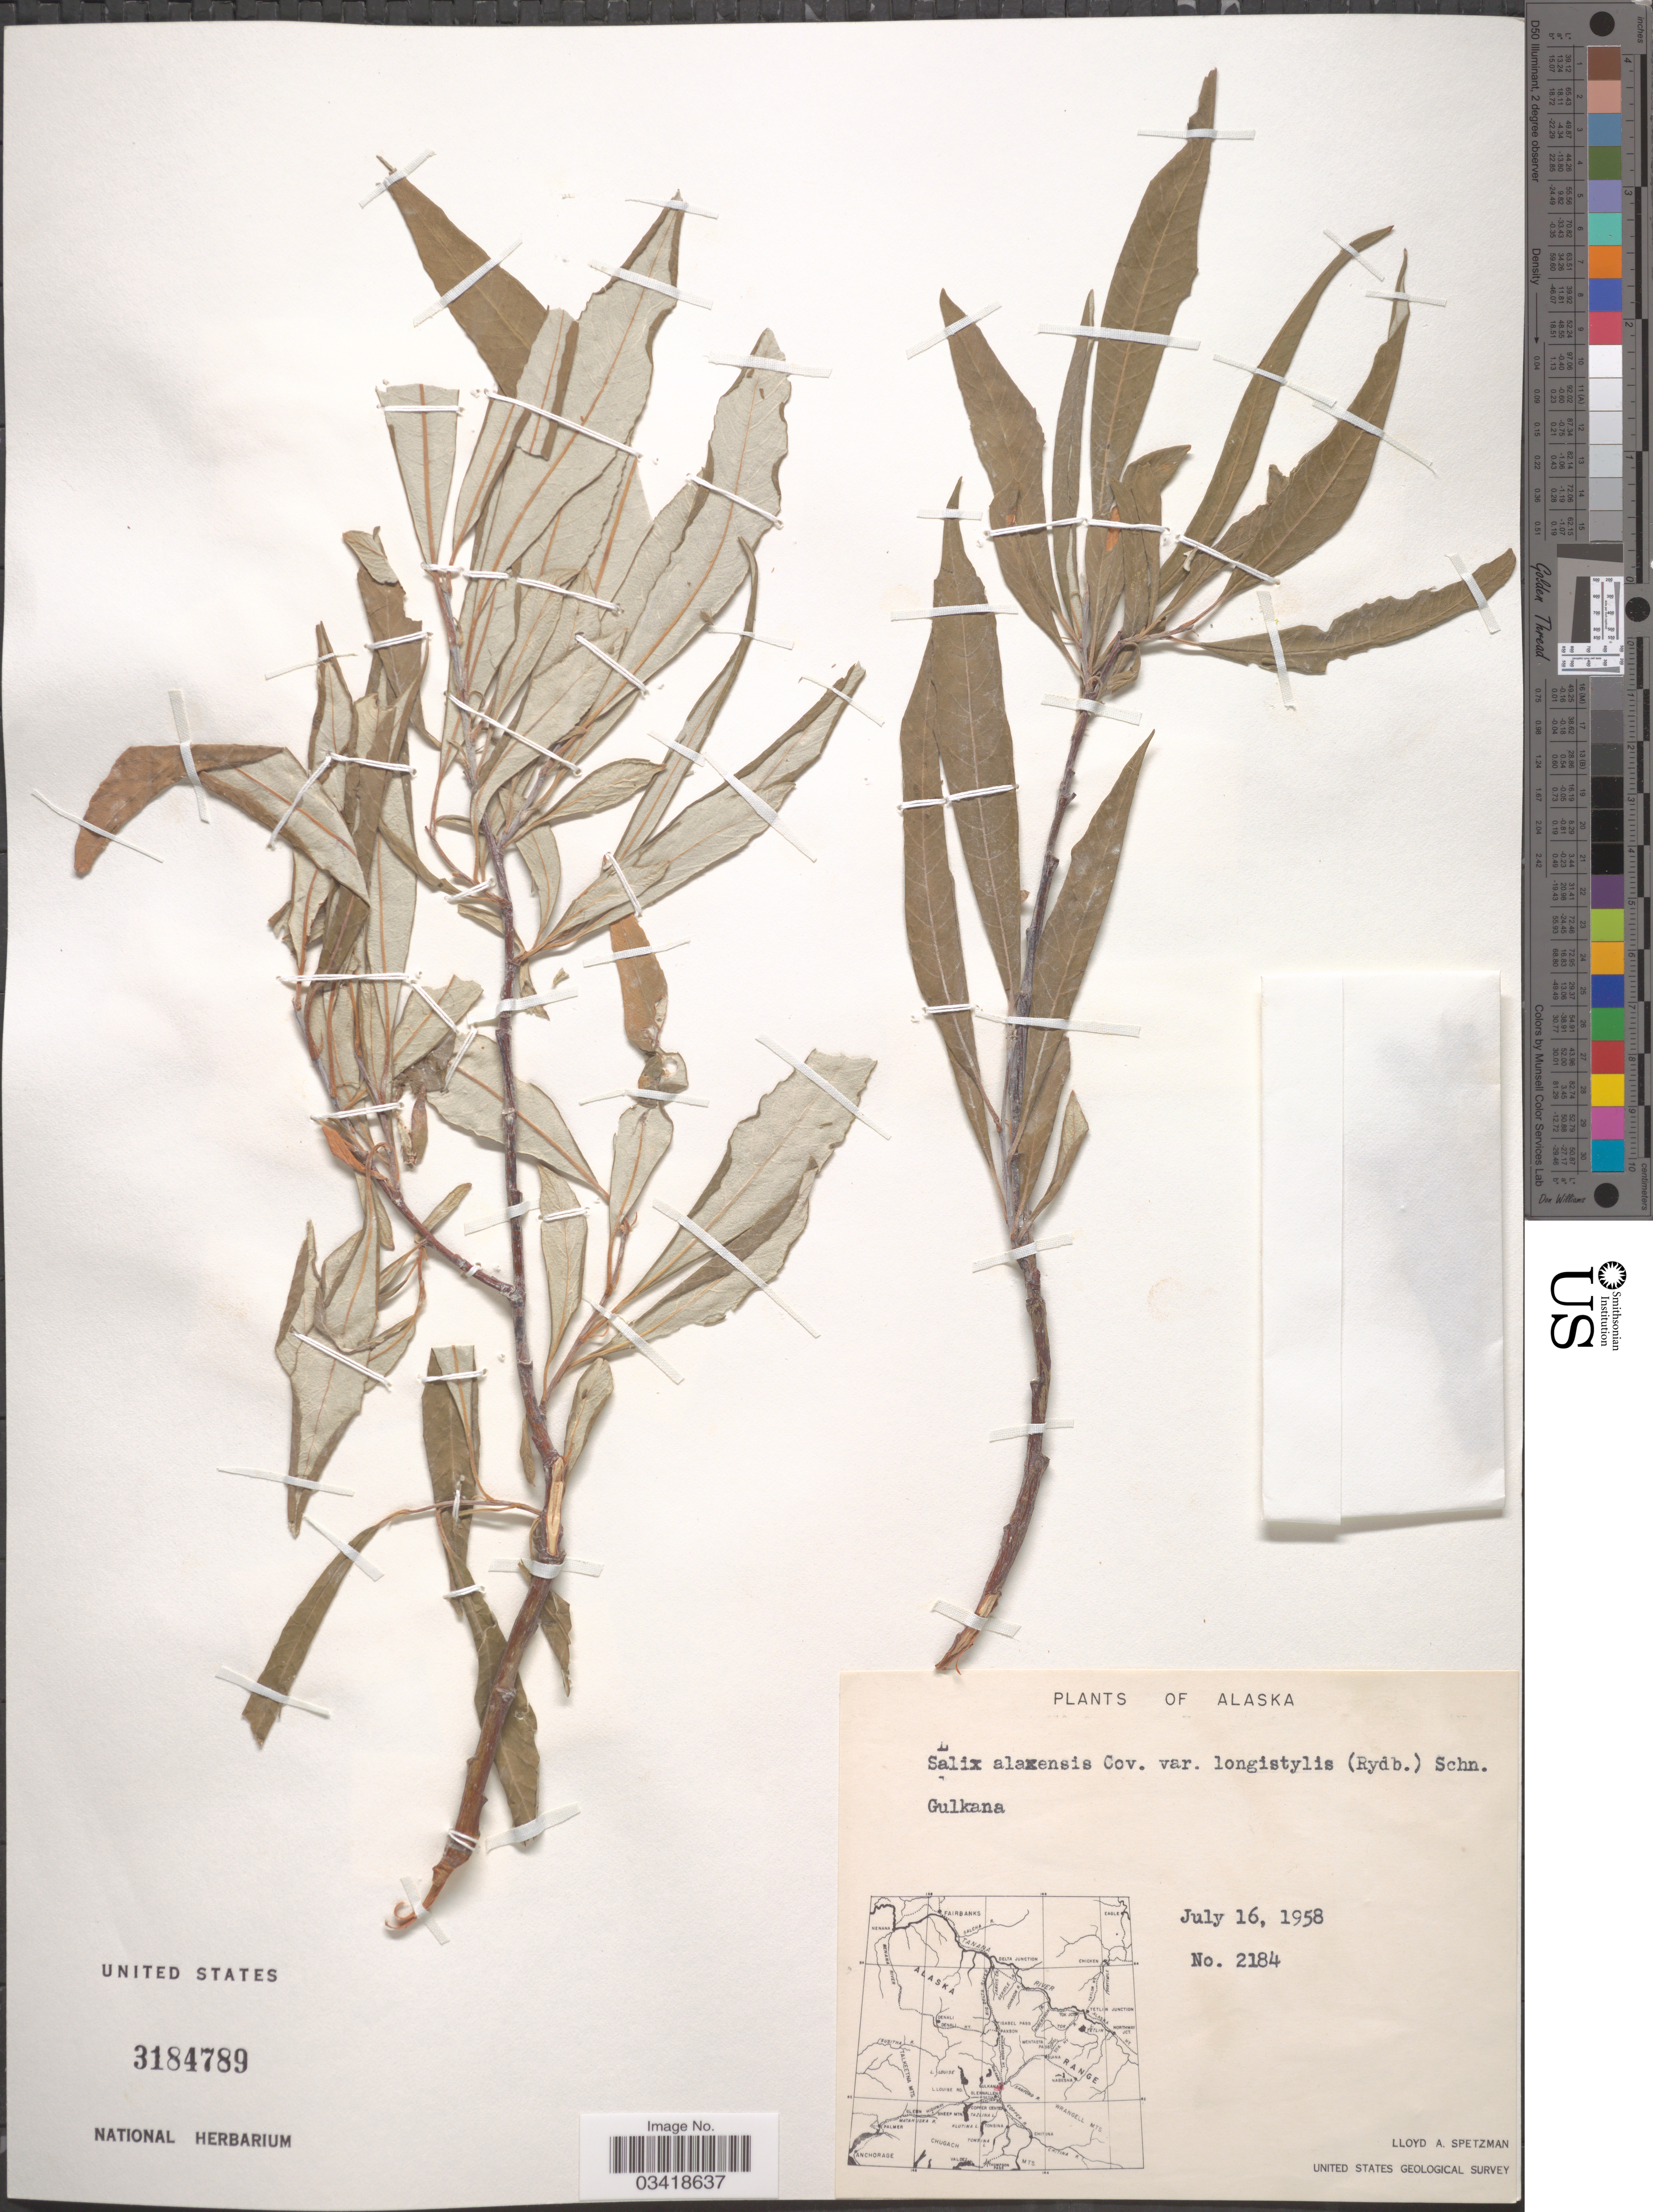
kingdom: Plantae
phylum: Tracheophyta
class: Magnoliopsida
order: Malpighiales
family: Salicaceae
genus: Salix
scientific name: Salix alaxensis var. longistylis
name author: (Rydb.) C.K. Schneid.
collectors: L. Spetzman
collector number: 2184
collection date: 1958-07-16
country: United States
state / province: Alaska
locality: Gulkana.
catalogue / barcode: US 3184789